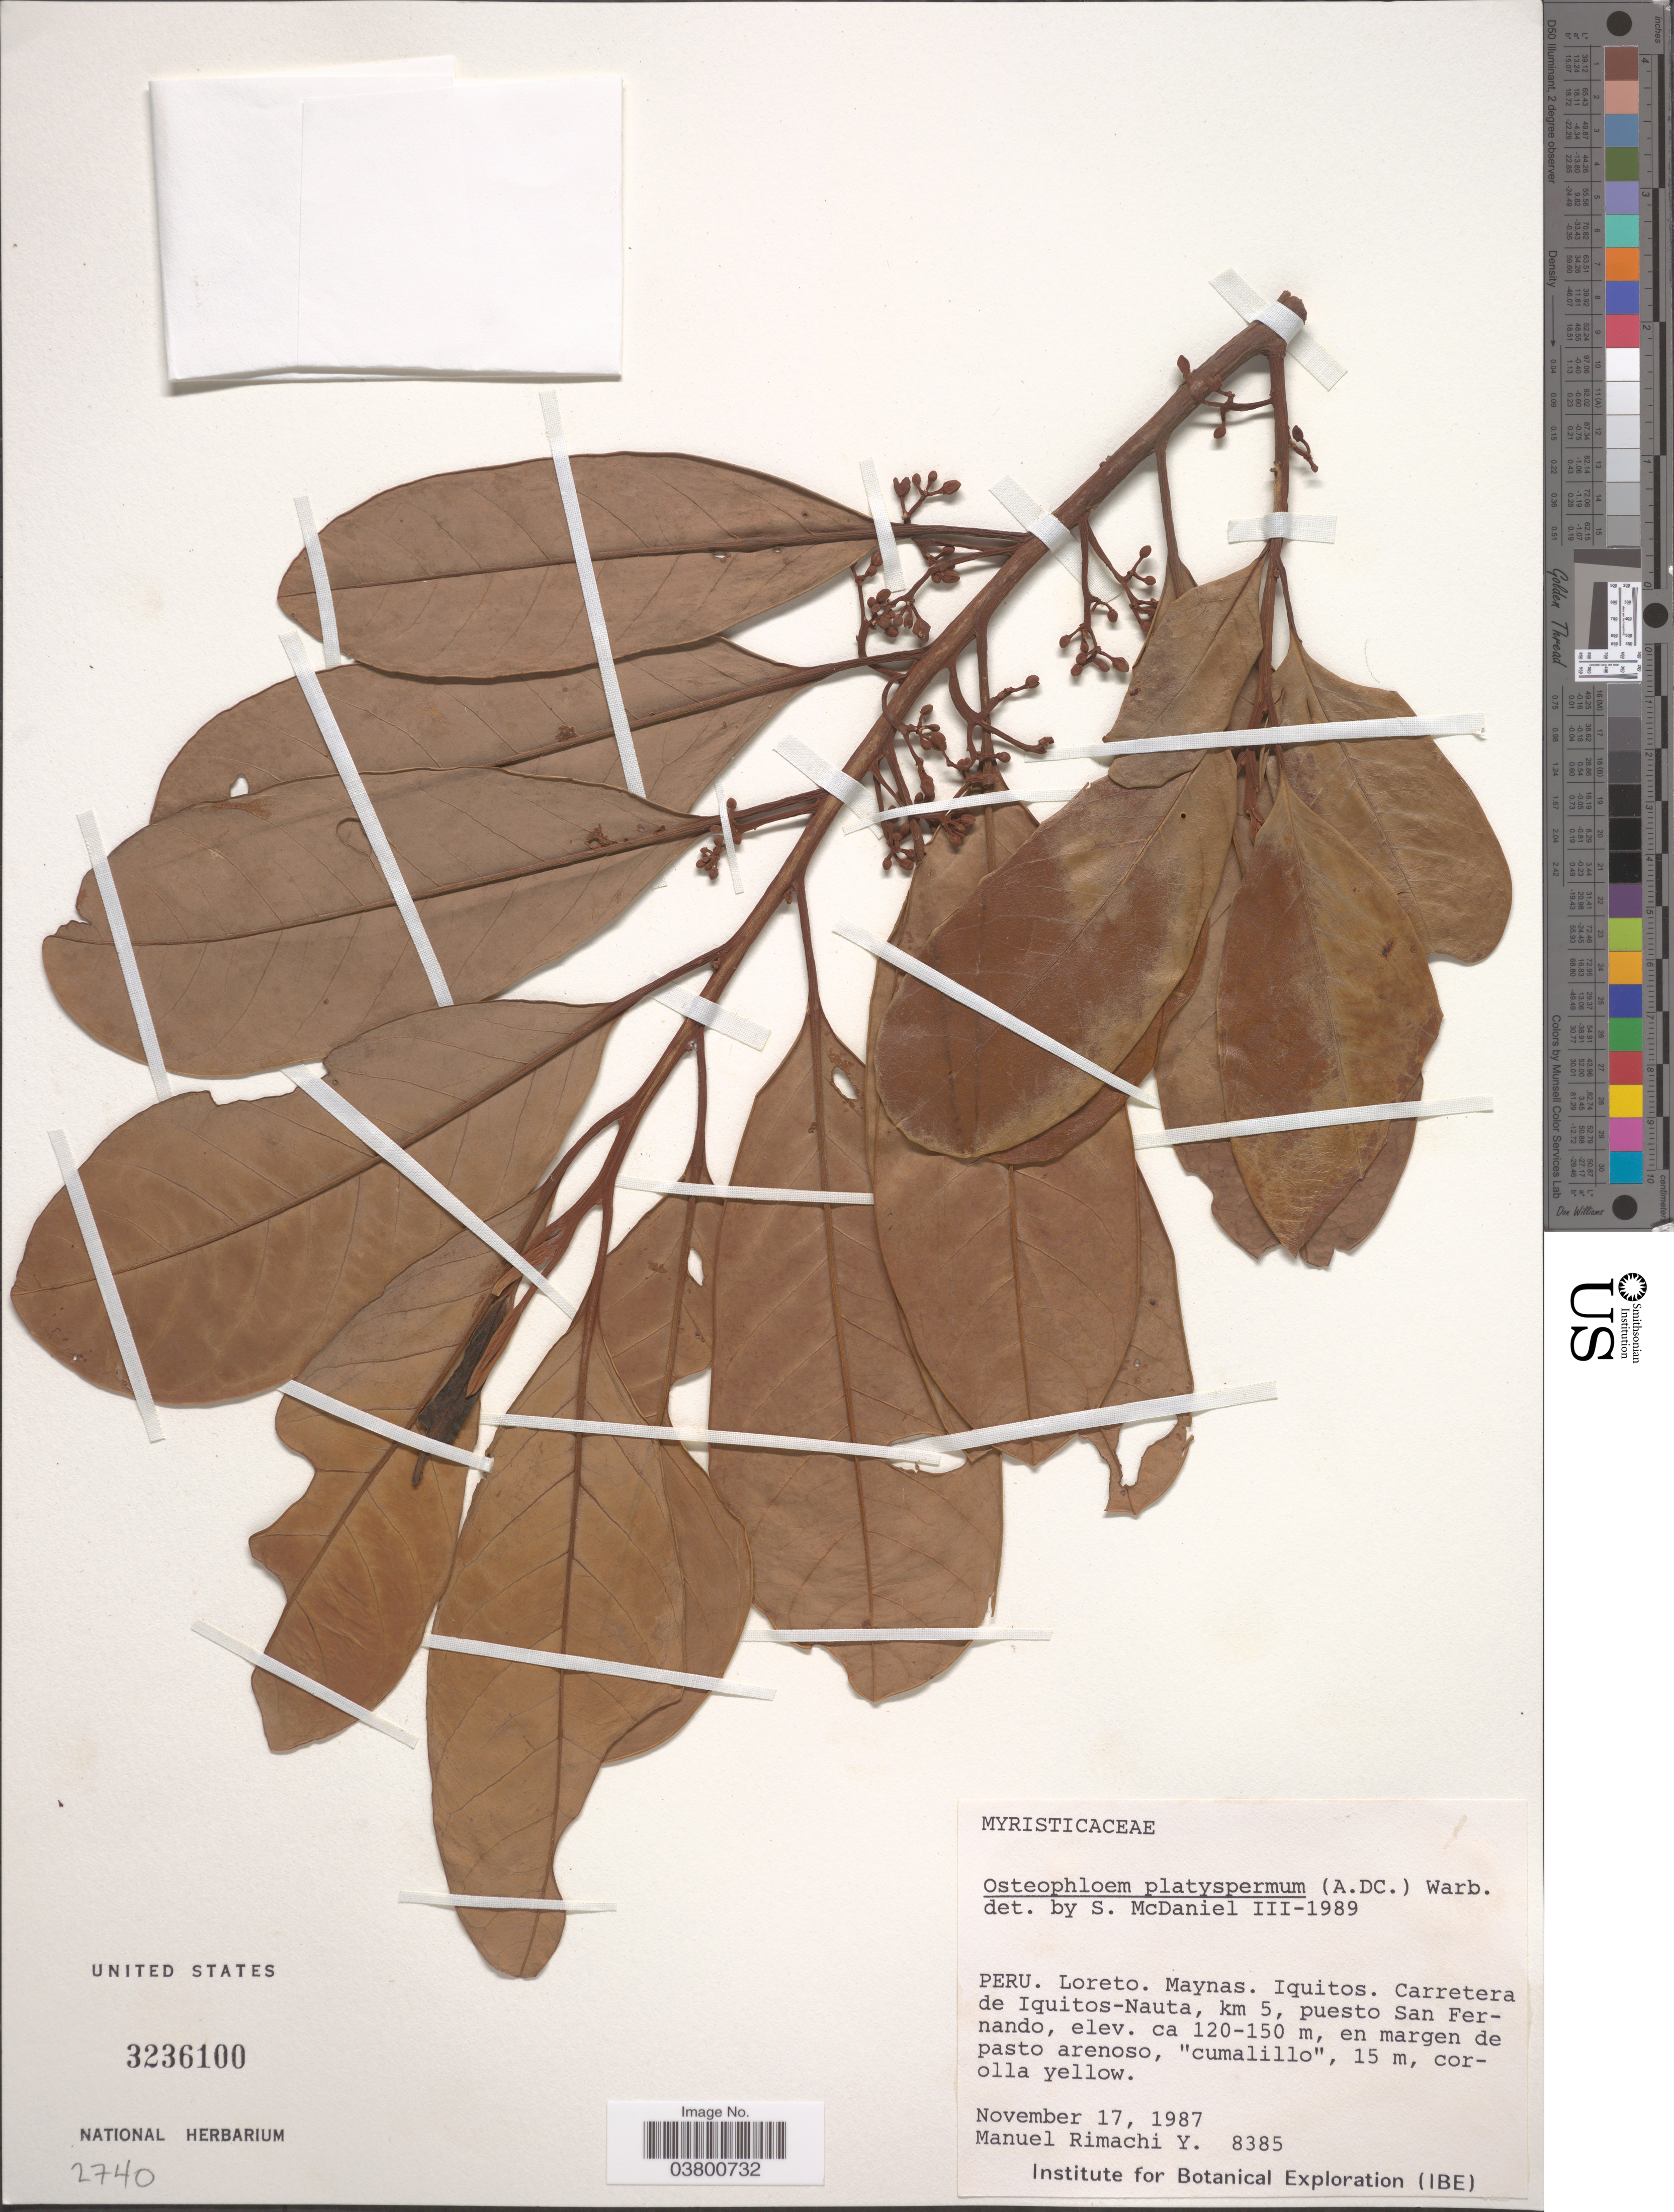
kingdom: Plantae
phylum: Tracheophyta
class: Magnoliopsida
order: Magnoliales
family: Myristicaceae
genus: Osteophloeum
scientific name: Osteophloeum platyspermum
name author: (A. DC.) Warb.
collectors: M. Rimachi Y.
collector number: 8385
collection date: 1987-11-17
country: Peru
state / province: Loreto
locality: Maynas. Iquitos. Carretera de Iquitos-Nauta, km 5, puesto San Fernando.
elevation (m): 120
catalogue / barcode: US 3236100